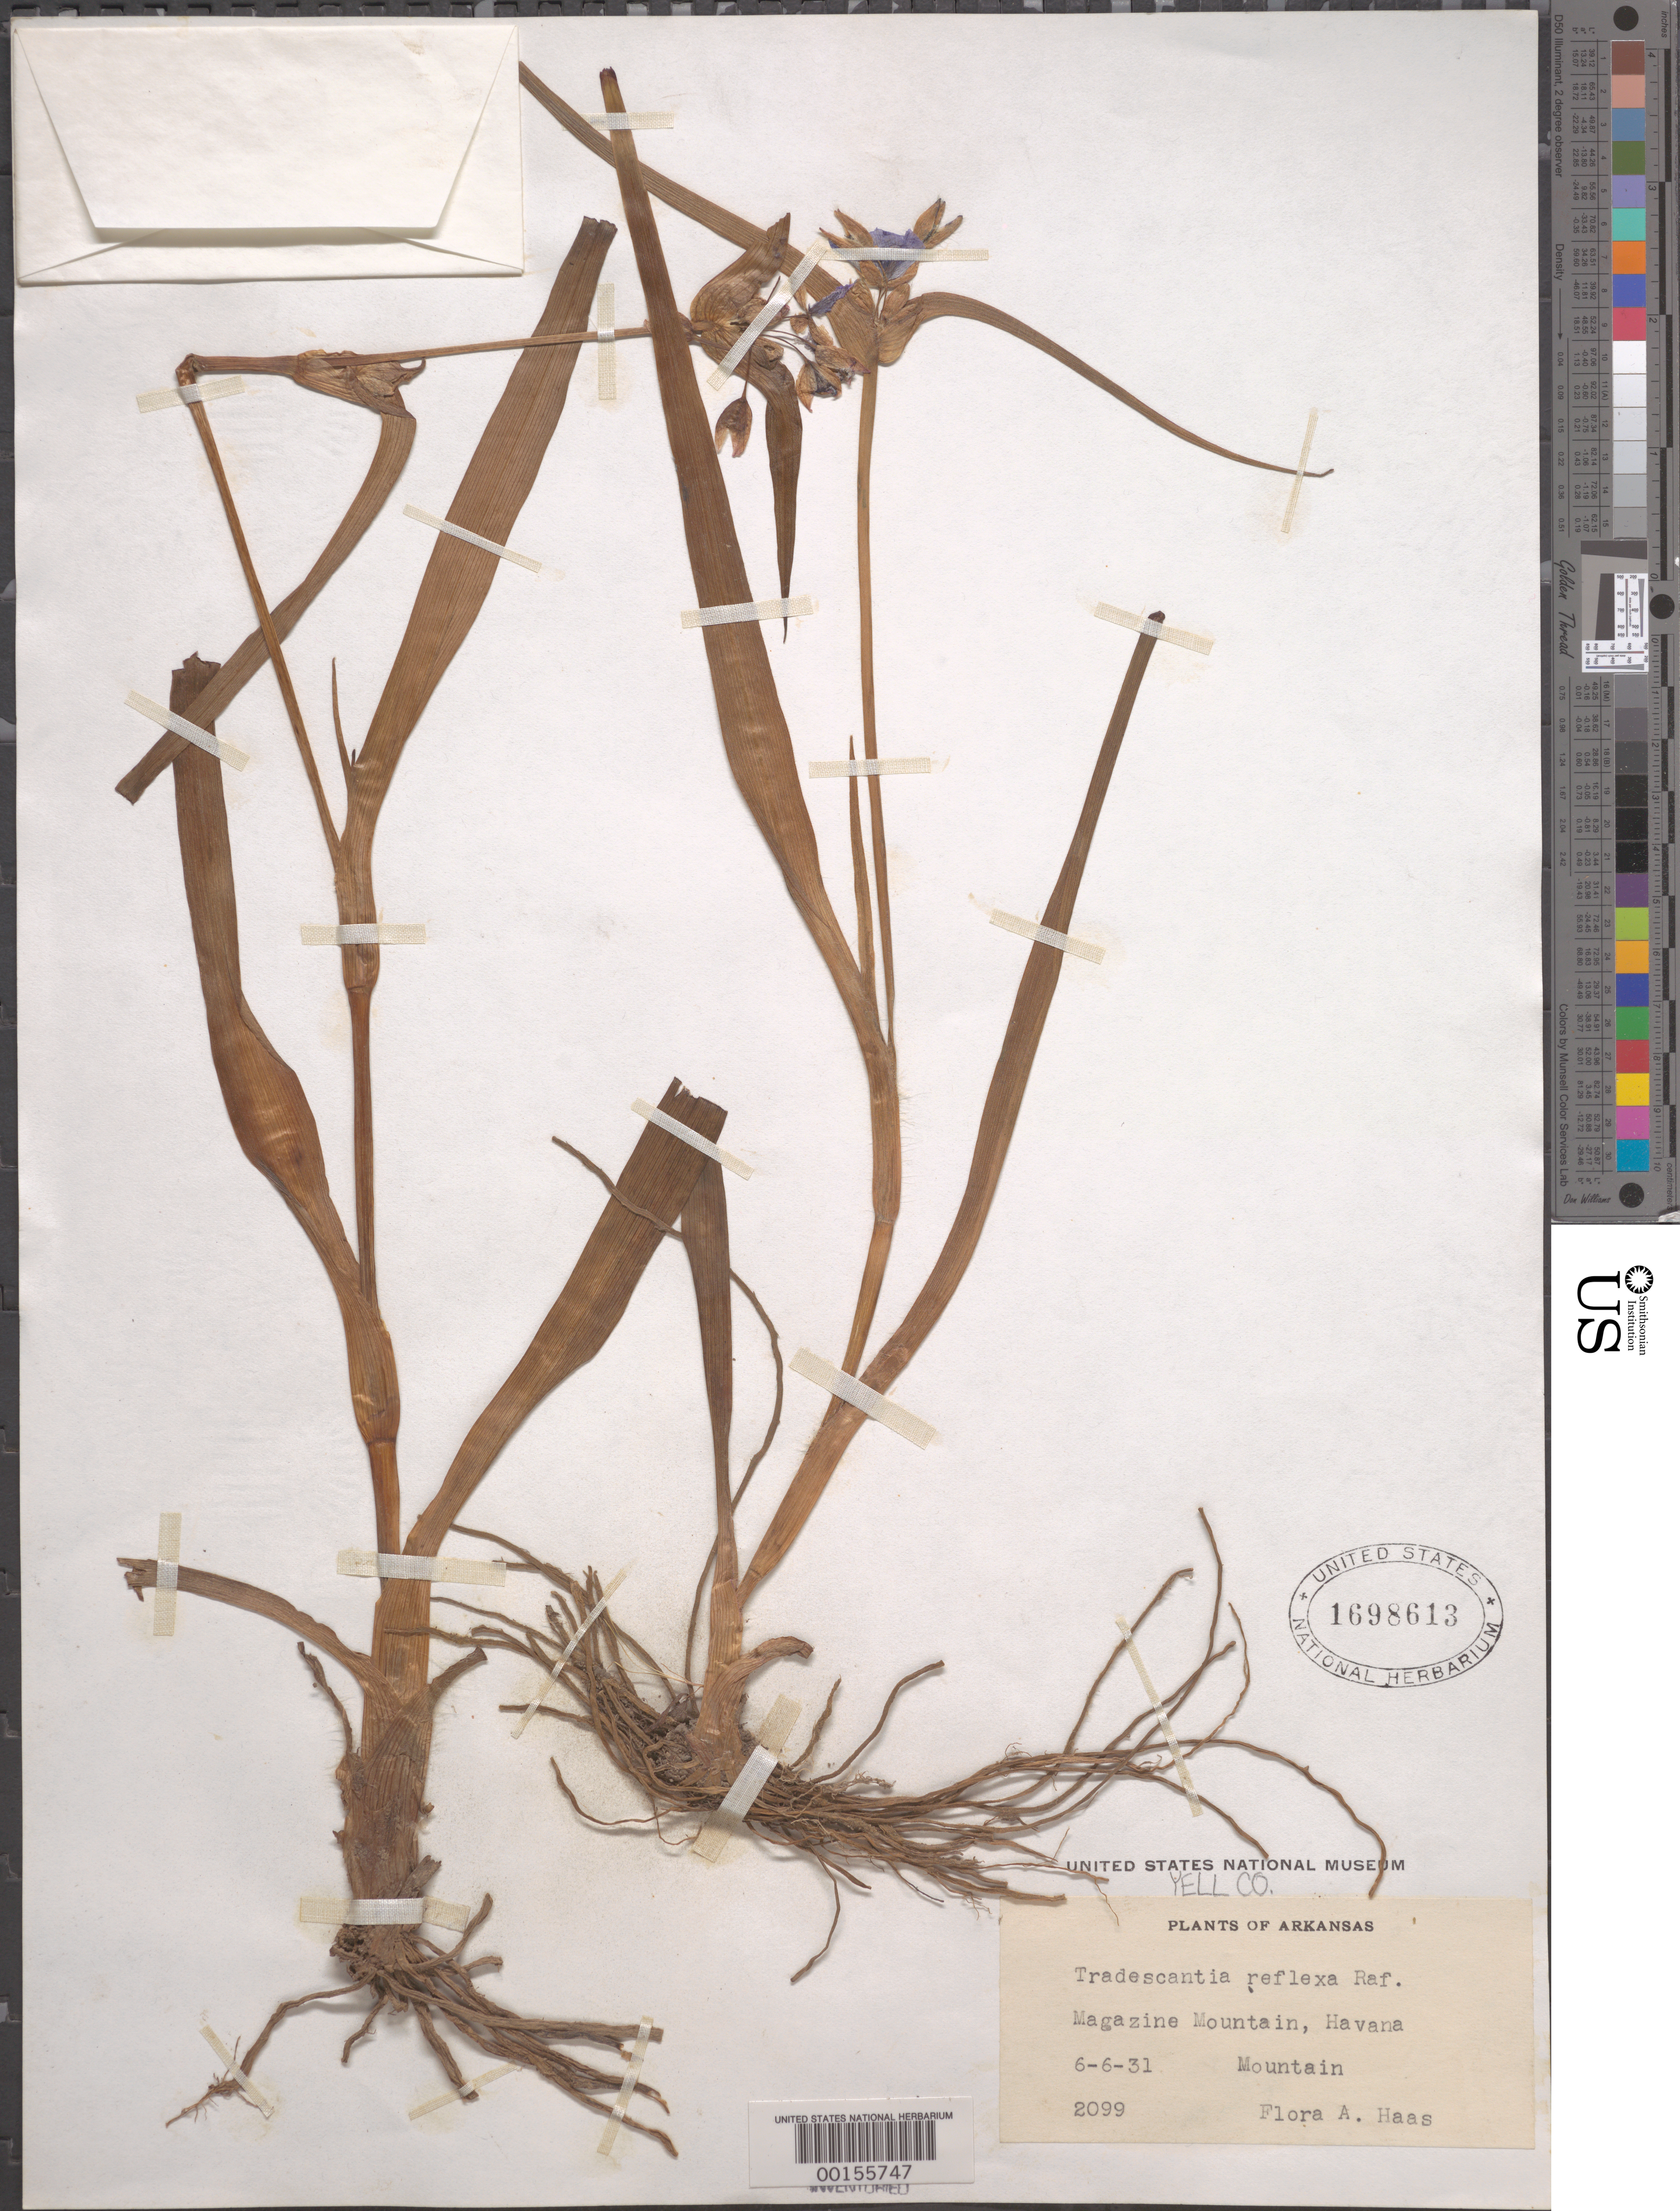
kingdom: Plantae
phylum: Tracheophyta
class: Liliopsida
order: Commelinales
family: Commelinaceae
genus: Tradescantia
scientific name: Tradescantia ohiensis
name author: Raf.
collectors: F. A. Haas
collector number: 2099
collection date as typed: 06 Jun 1931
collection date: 1931-06-06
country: United States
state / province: Arkansas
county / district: Yell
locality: Magazine mt., havana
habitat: Mountain side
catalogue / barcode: US 1698613